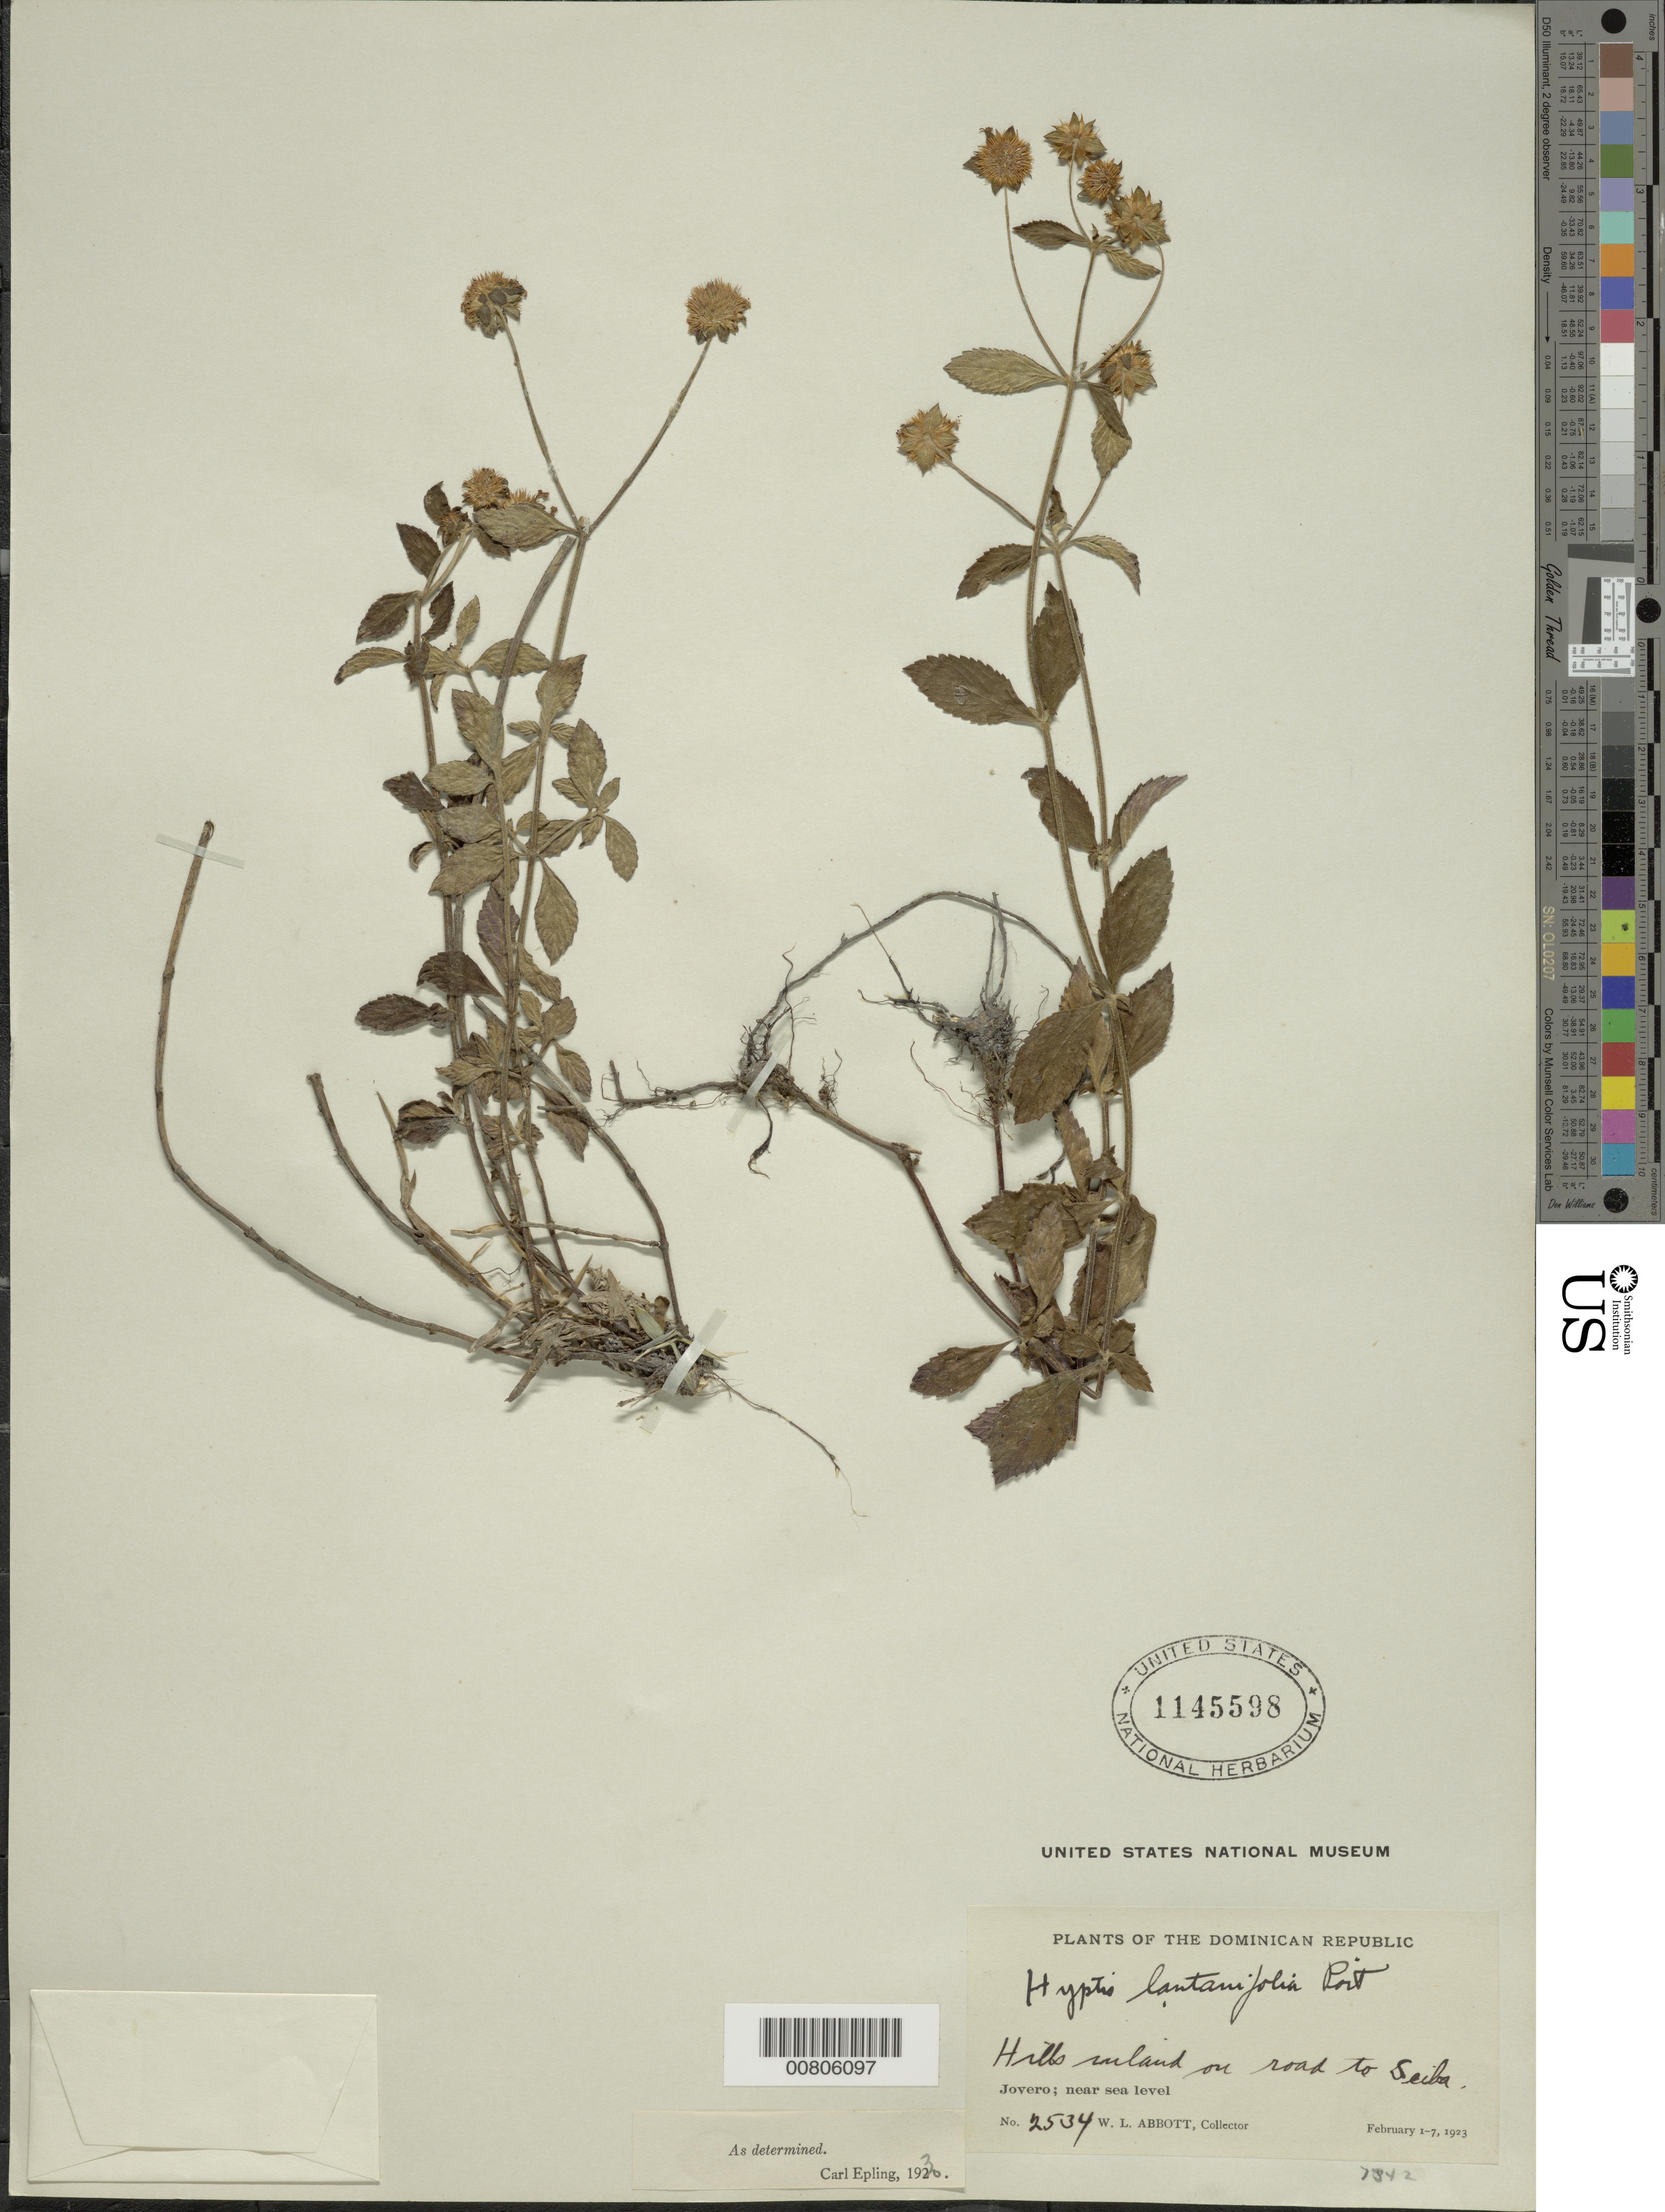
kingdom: Plantae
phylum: Tracheophyta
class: Magnoliopsida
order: Lamiales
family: Lamiaceae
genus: Hyptis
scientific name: Hyptis lantanifolia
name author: Poit.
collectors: W. L. Abbott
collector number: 2534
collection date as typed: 01 Feb 1923 to 07 Feb 1923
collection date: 1923-02-01/1923-02-07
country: Dominican Republic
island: Hispaniola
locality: Jovero, inland on road to Seiba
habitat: Hills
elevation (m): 0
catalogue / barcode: US 1145598